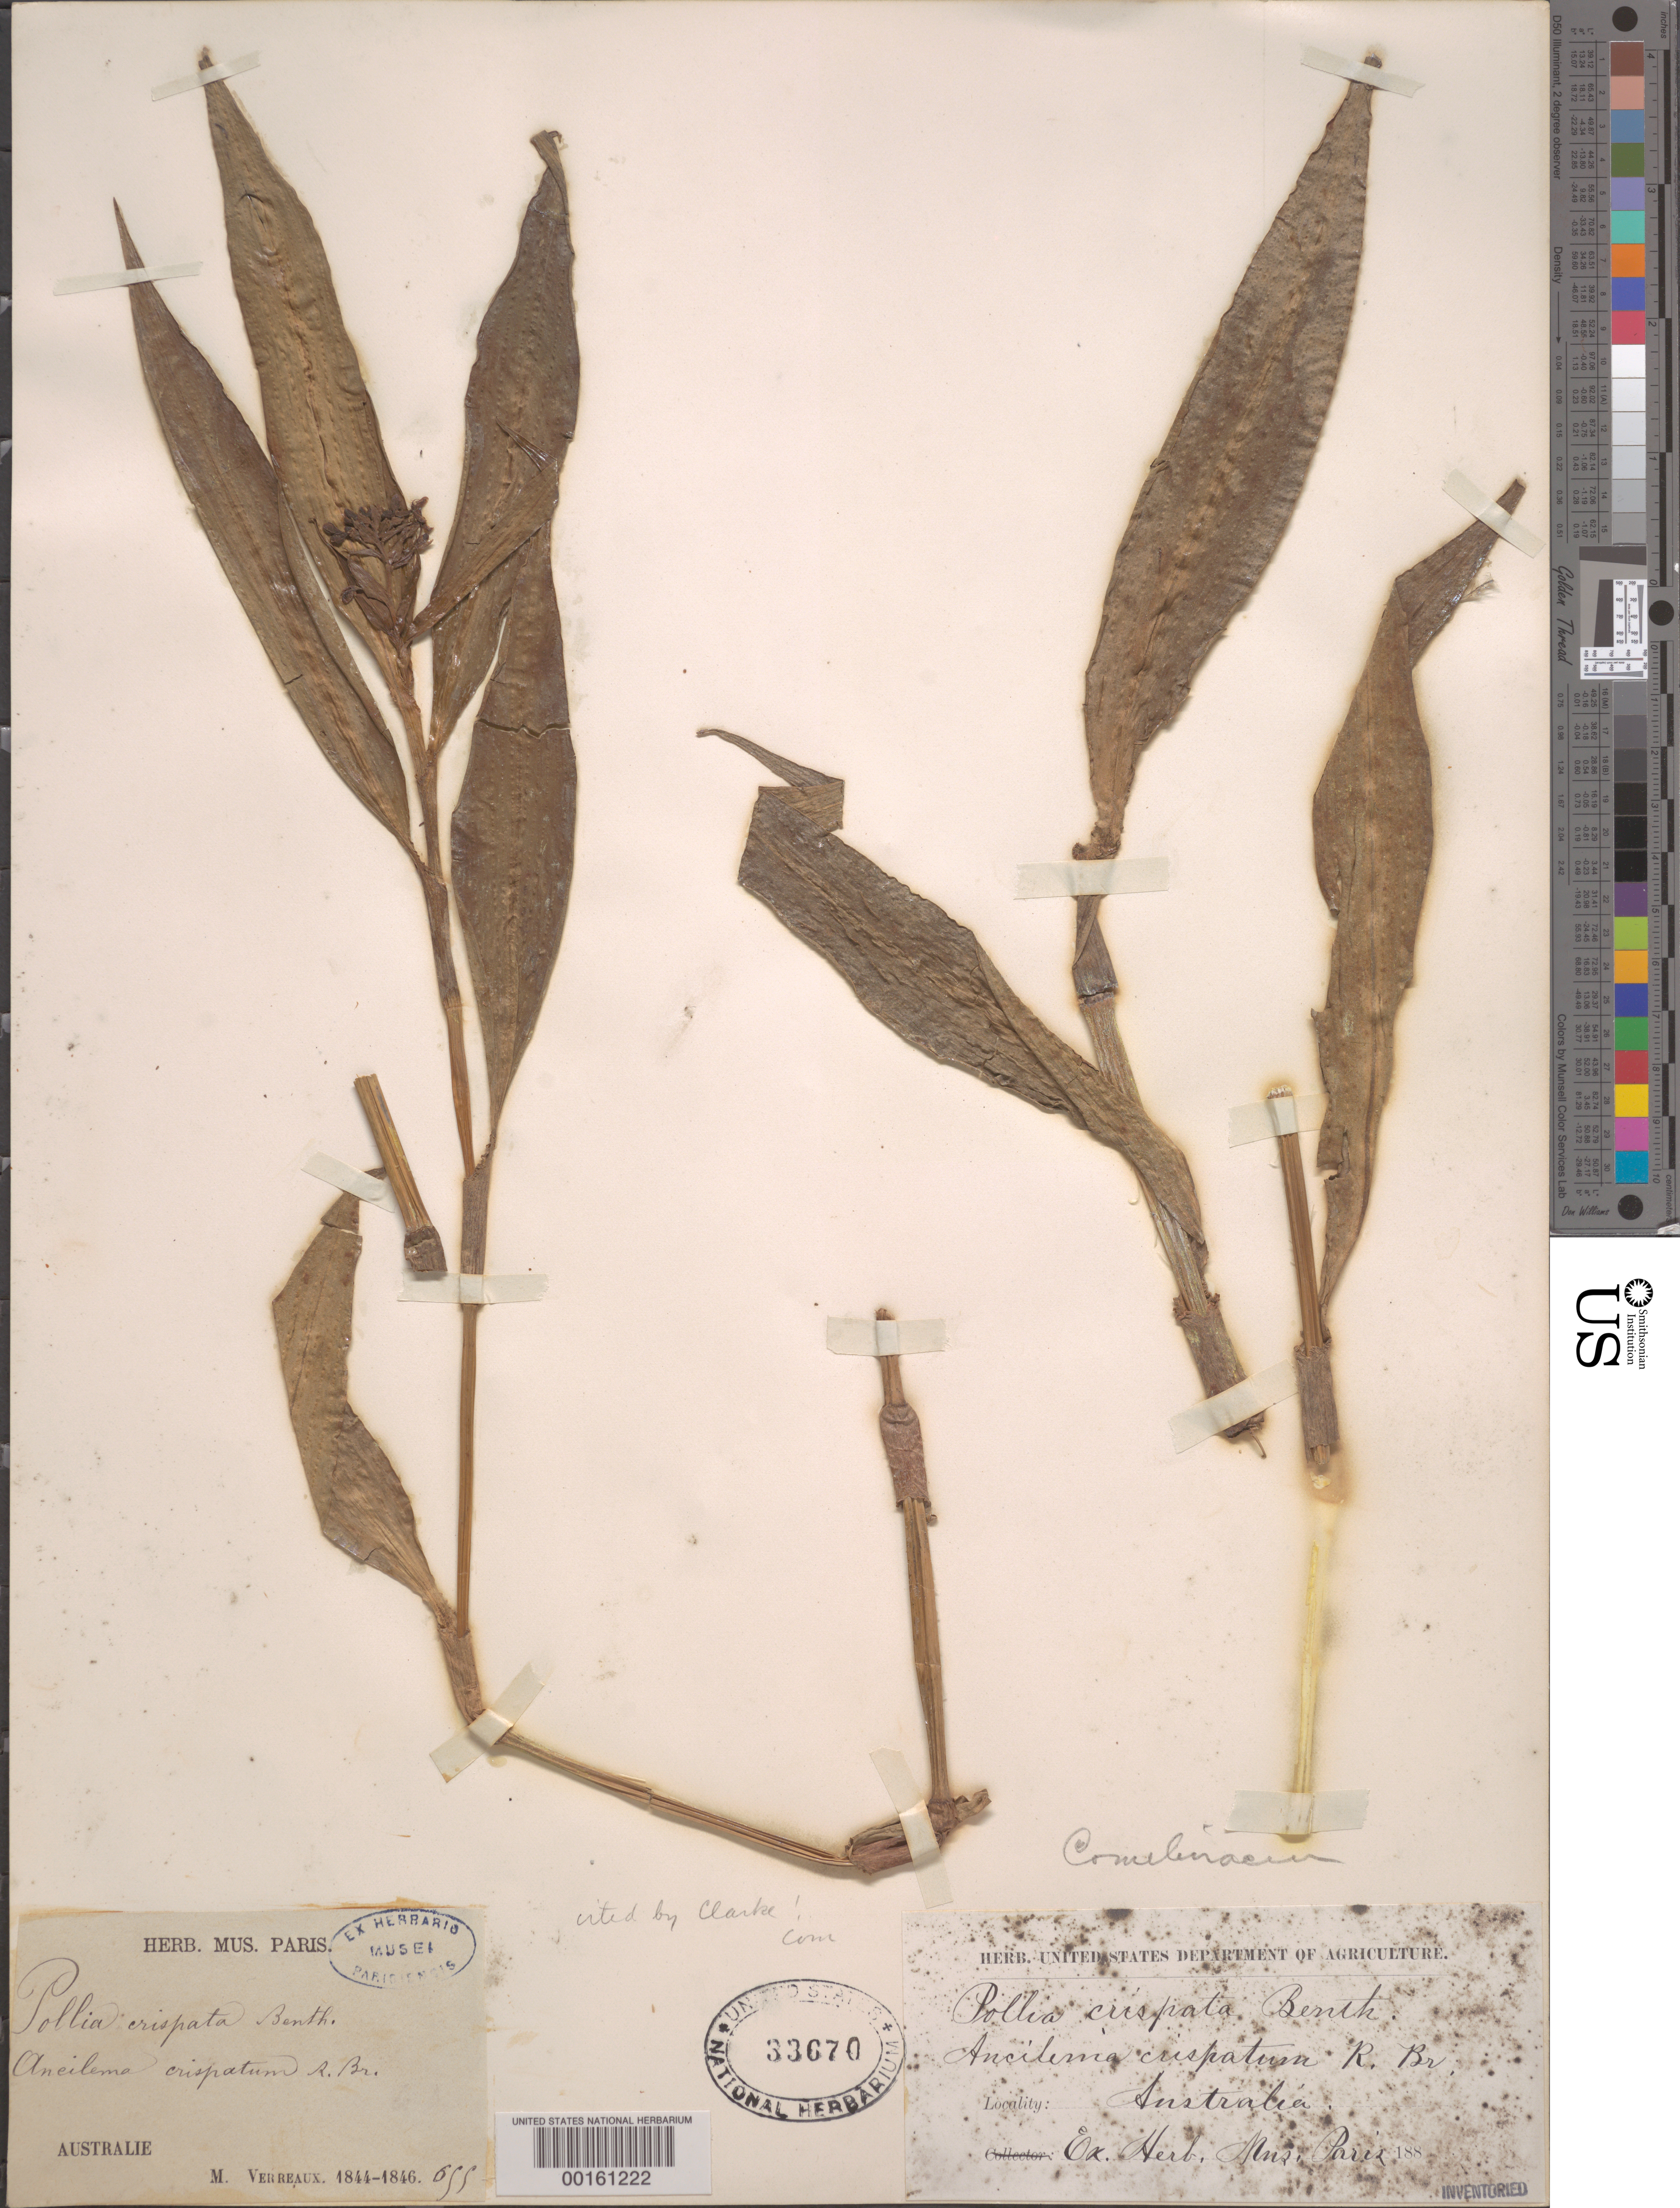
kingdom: Plantae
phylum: Tracheophyta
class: Liliopsida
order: Commelinales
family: Commelinaceae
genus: Pollia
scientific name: Pollia crispata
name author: Benth.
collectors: M. Verreaux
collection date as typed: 1844 to -- --- 1846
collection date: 1844/1846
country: Australia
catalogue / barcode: US 33670